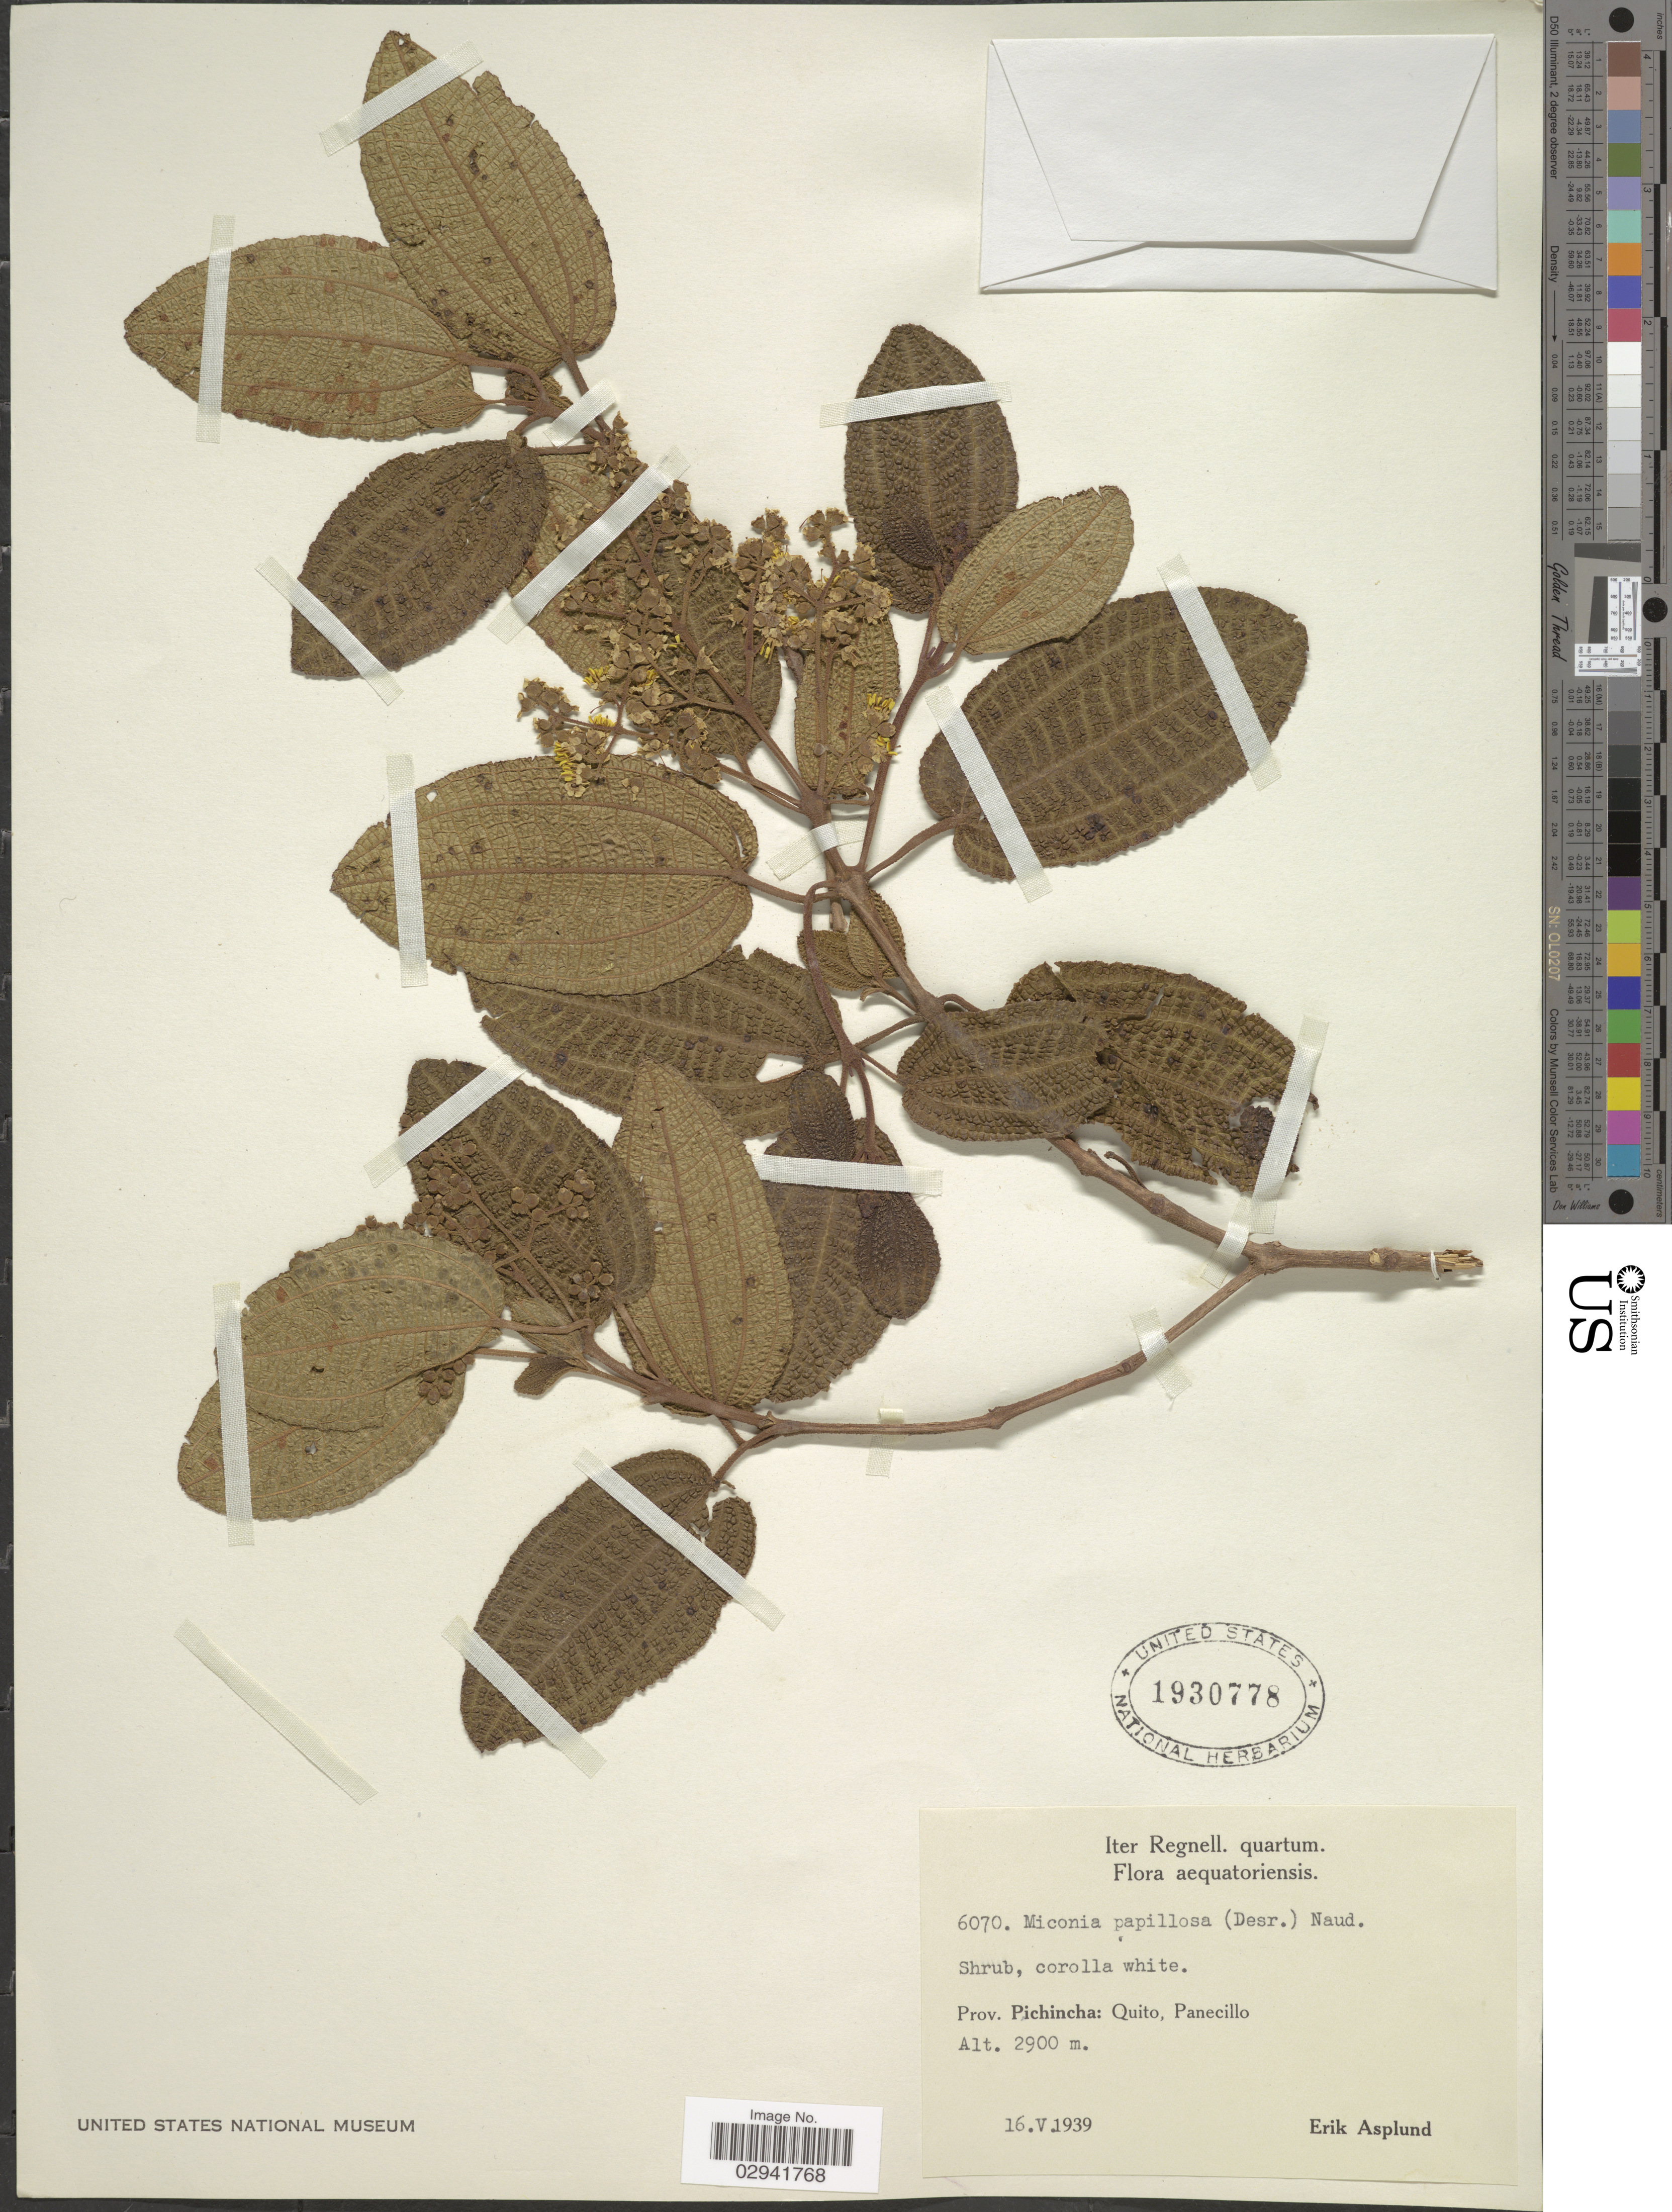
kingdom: Plantae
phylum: Tracheophyta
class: Magnoliopsida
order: Myrtales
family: Melastomataceae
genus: Miconia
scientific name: Miconia papillosa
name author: (Desr.) Naudin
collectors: E. Asplund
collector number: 6070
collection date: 1939-05-16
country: Ecuador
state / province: Pichincha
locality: Quito, Panecillo.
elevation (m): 2900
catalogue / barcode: US 1930778